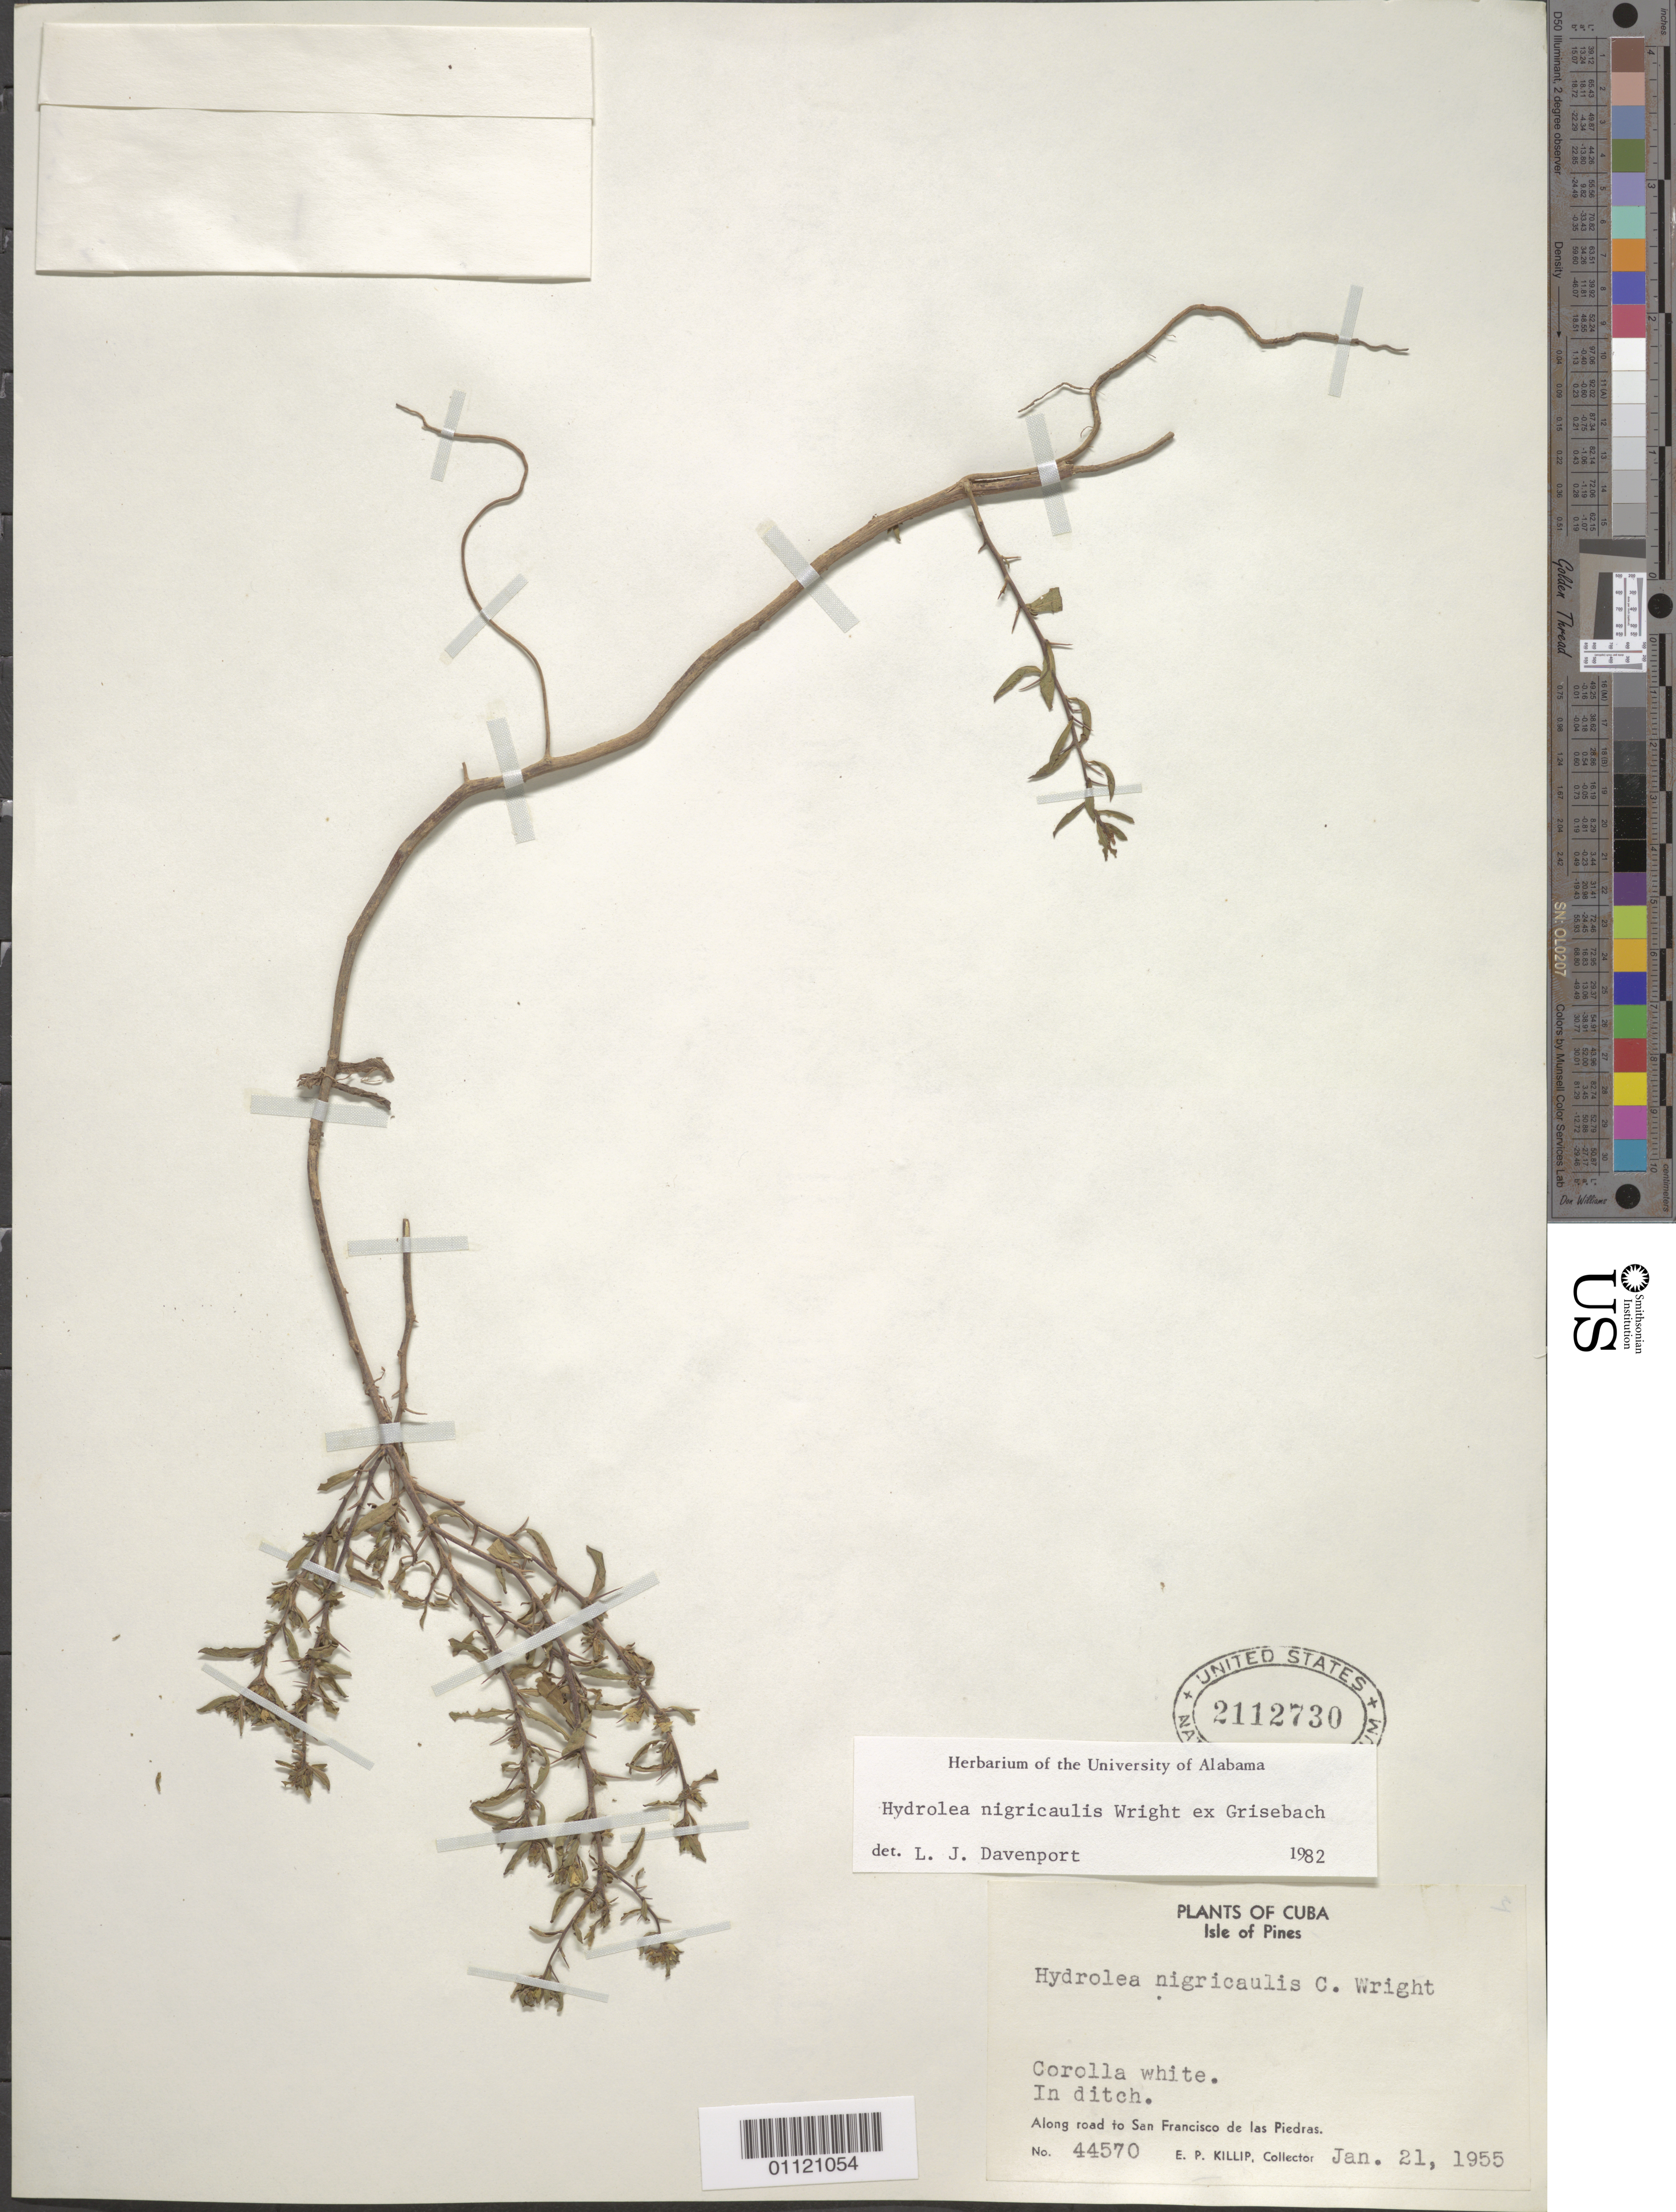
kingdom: Plantae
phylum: Tracheophyta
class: Magnoliopsida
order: Solanales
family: Hydroleaceae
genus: Hydrolea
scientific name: Hydrolea nigricaulis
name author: C. Wright ex Griseb.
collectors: E. P. Killip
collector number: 44570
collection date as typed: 21 Jan 1955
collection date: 1955-01-21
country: Cuba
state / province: Isla de La Juventud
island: Isla de la Juventud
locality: Isle of Pines, Along road to San Francisco de las Piedras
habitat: in ditch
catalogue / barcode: US 2112730